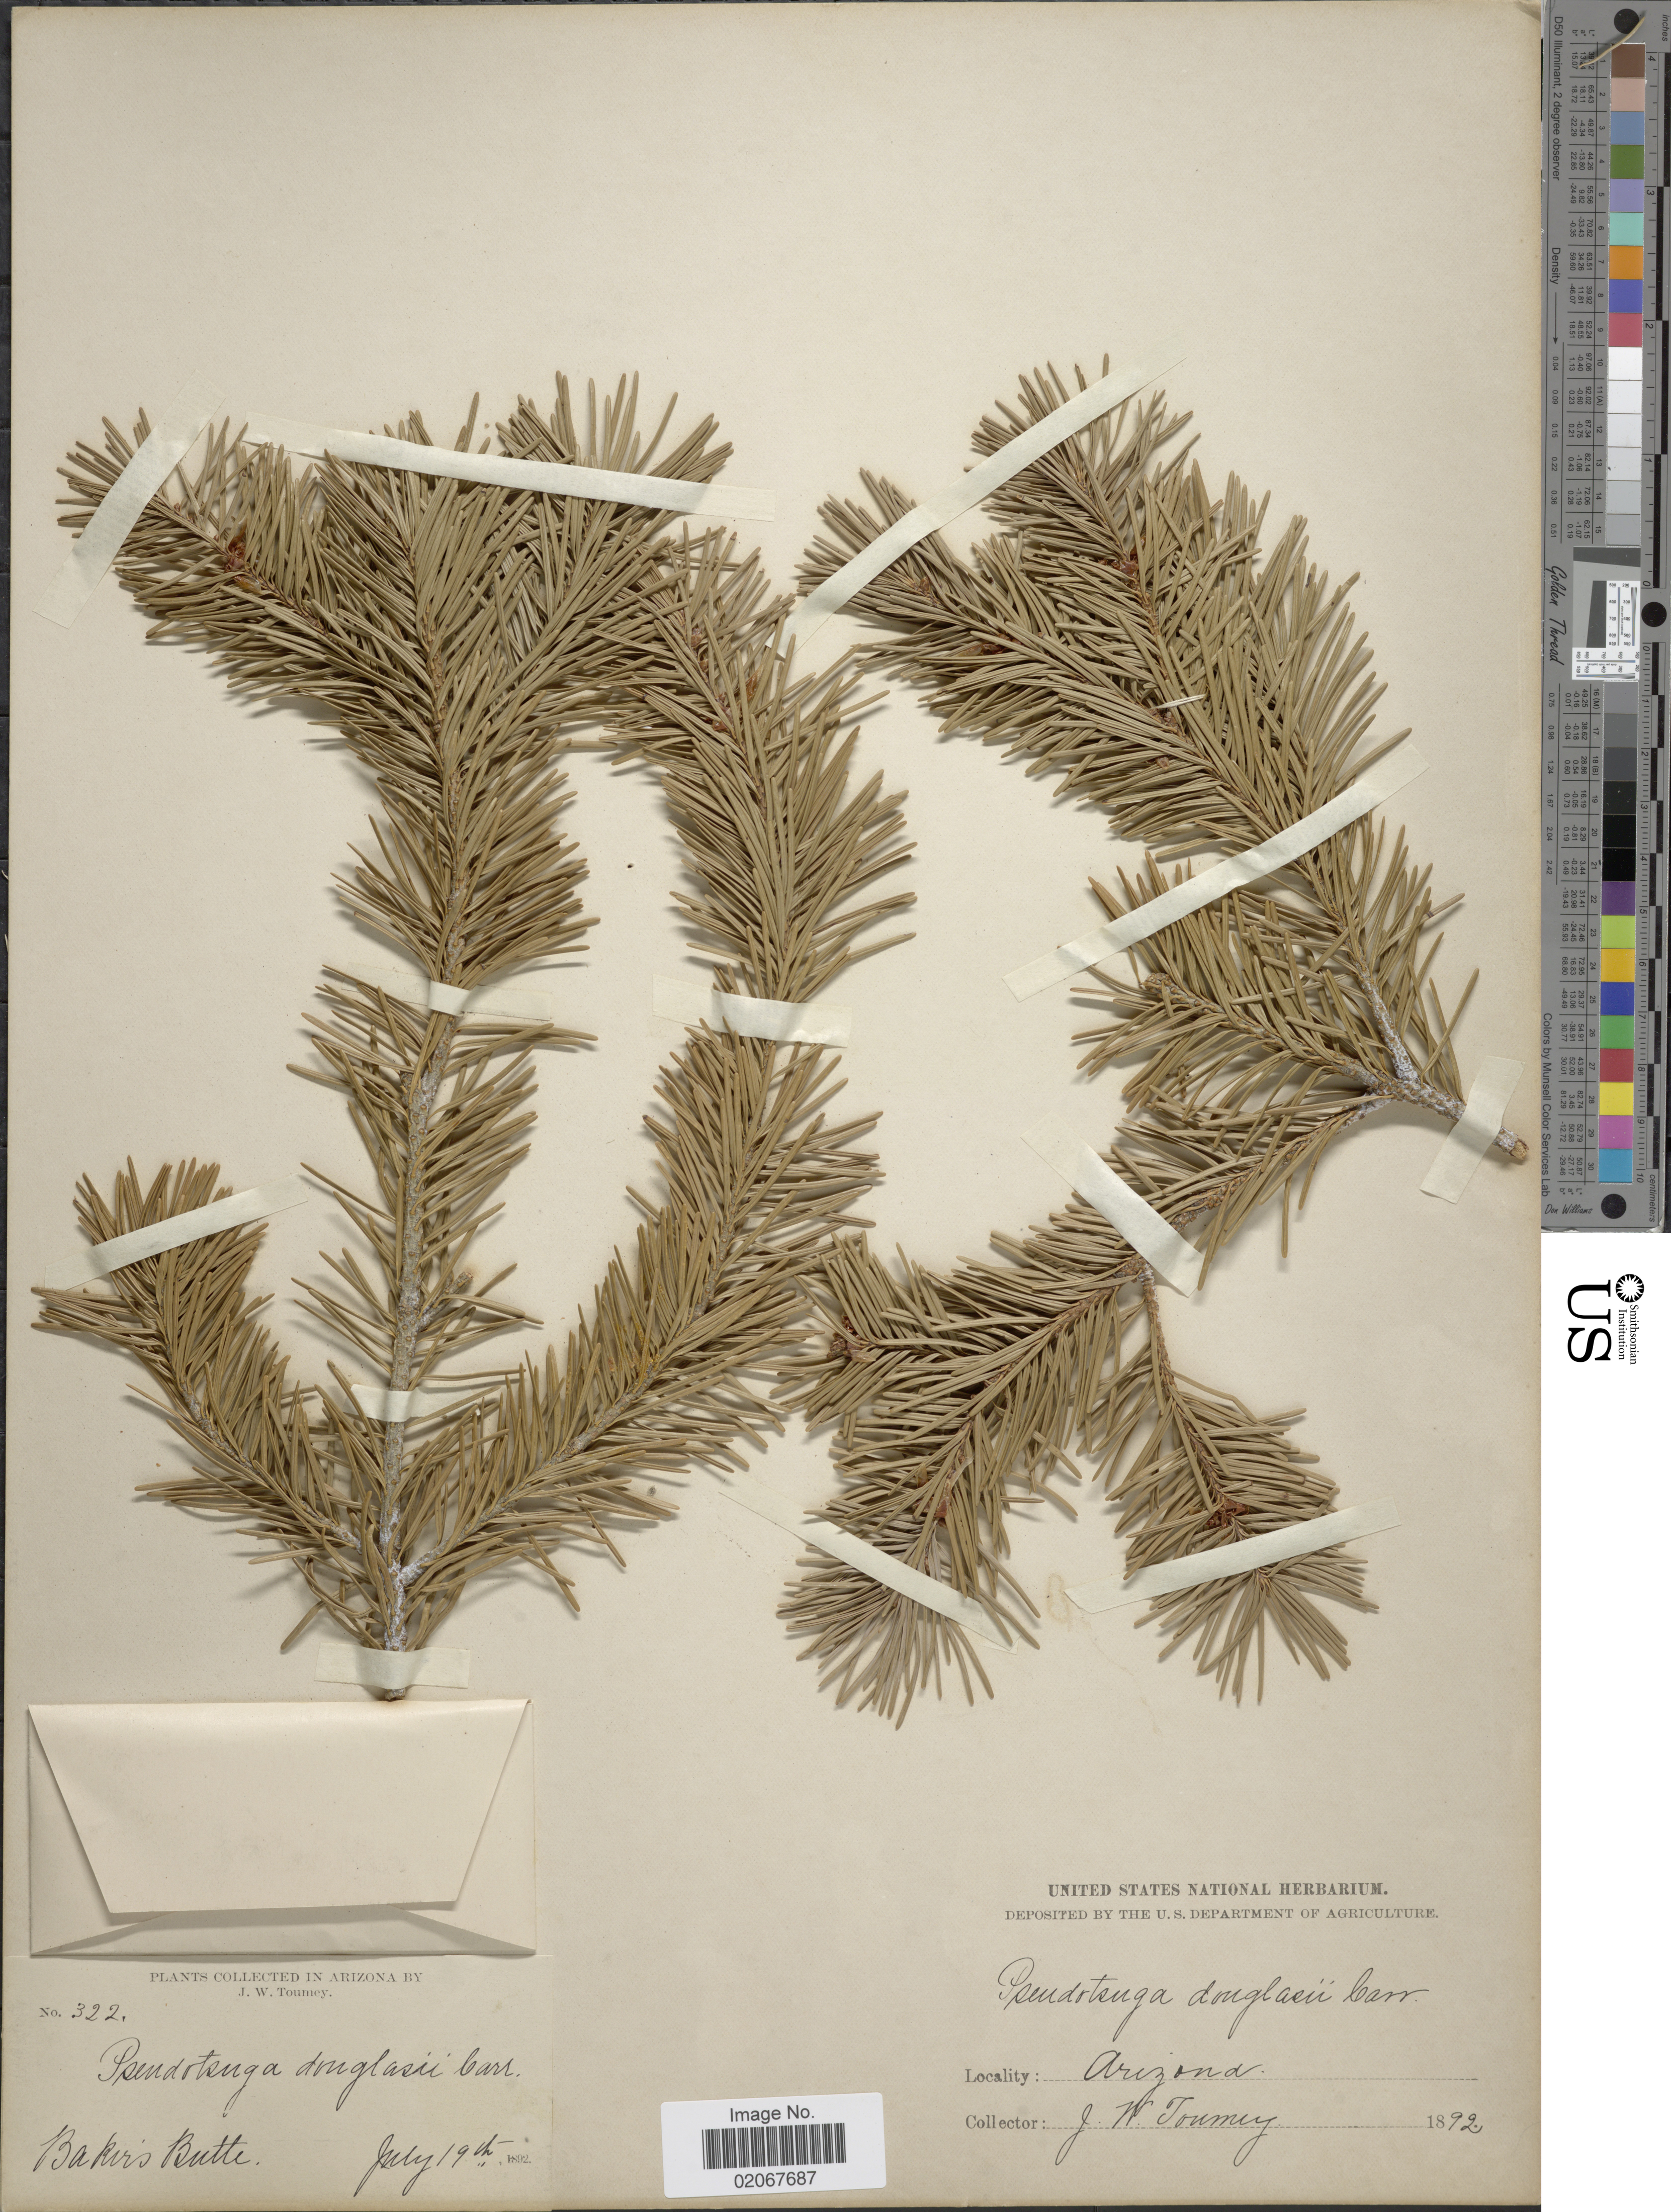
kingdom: Plantae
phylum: Tracheophyta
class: Pinopsida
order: Pinales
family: Pinaceae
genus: Pseudotsuga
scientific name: Pseudotsuga menziesii var. glauca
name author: (Beissn.) Franco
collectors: J. W. Toumey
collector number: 322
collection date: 1892-07-19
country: United States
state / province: Arizona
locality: Bakers Butte